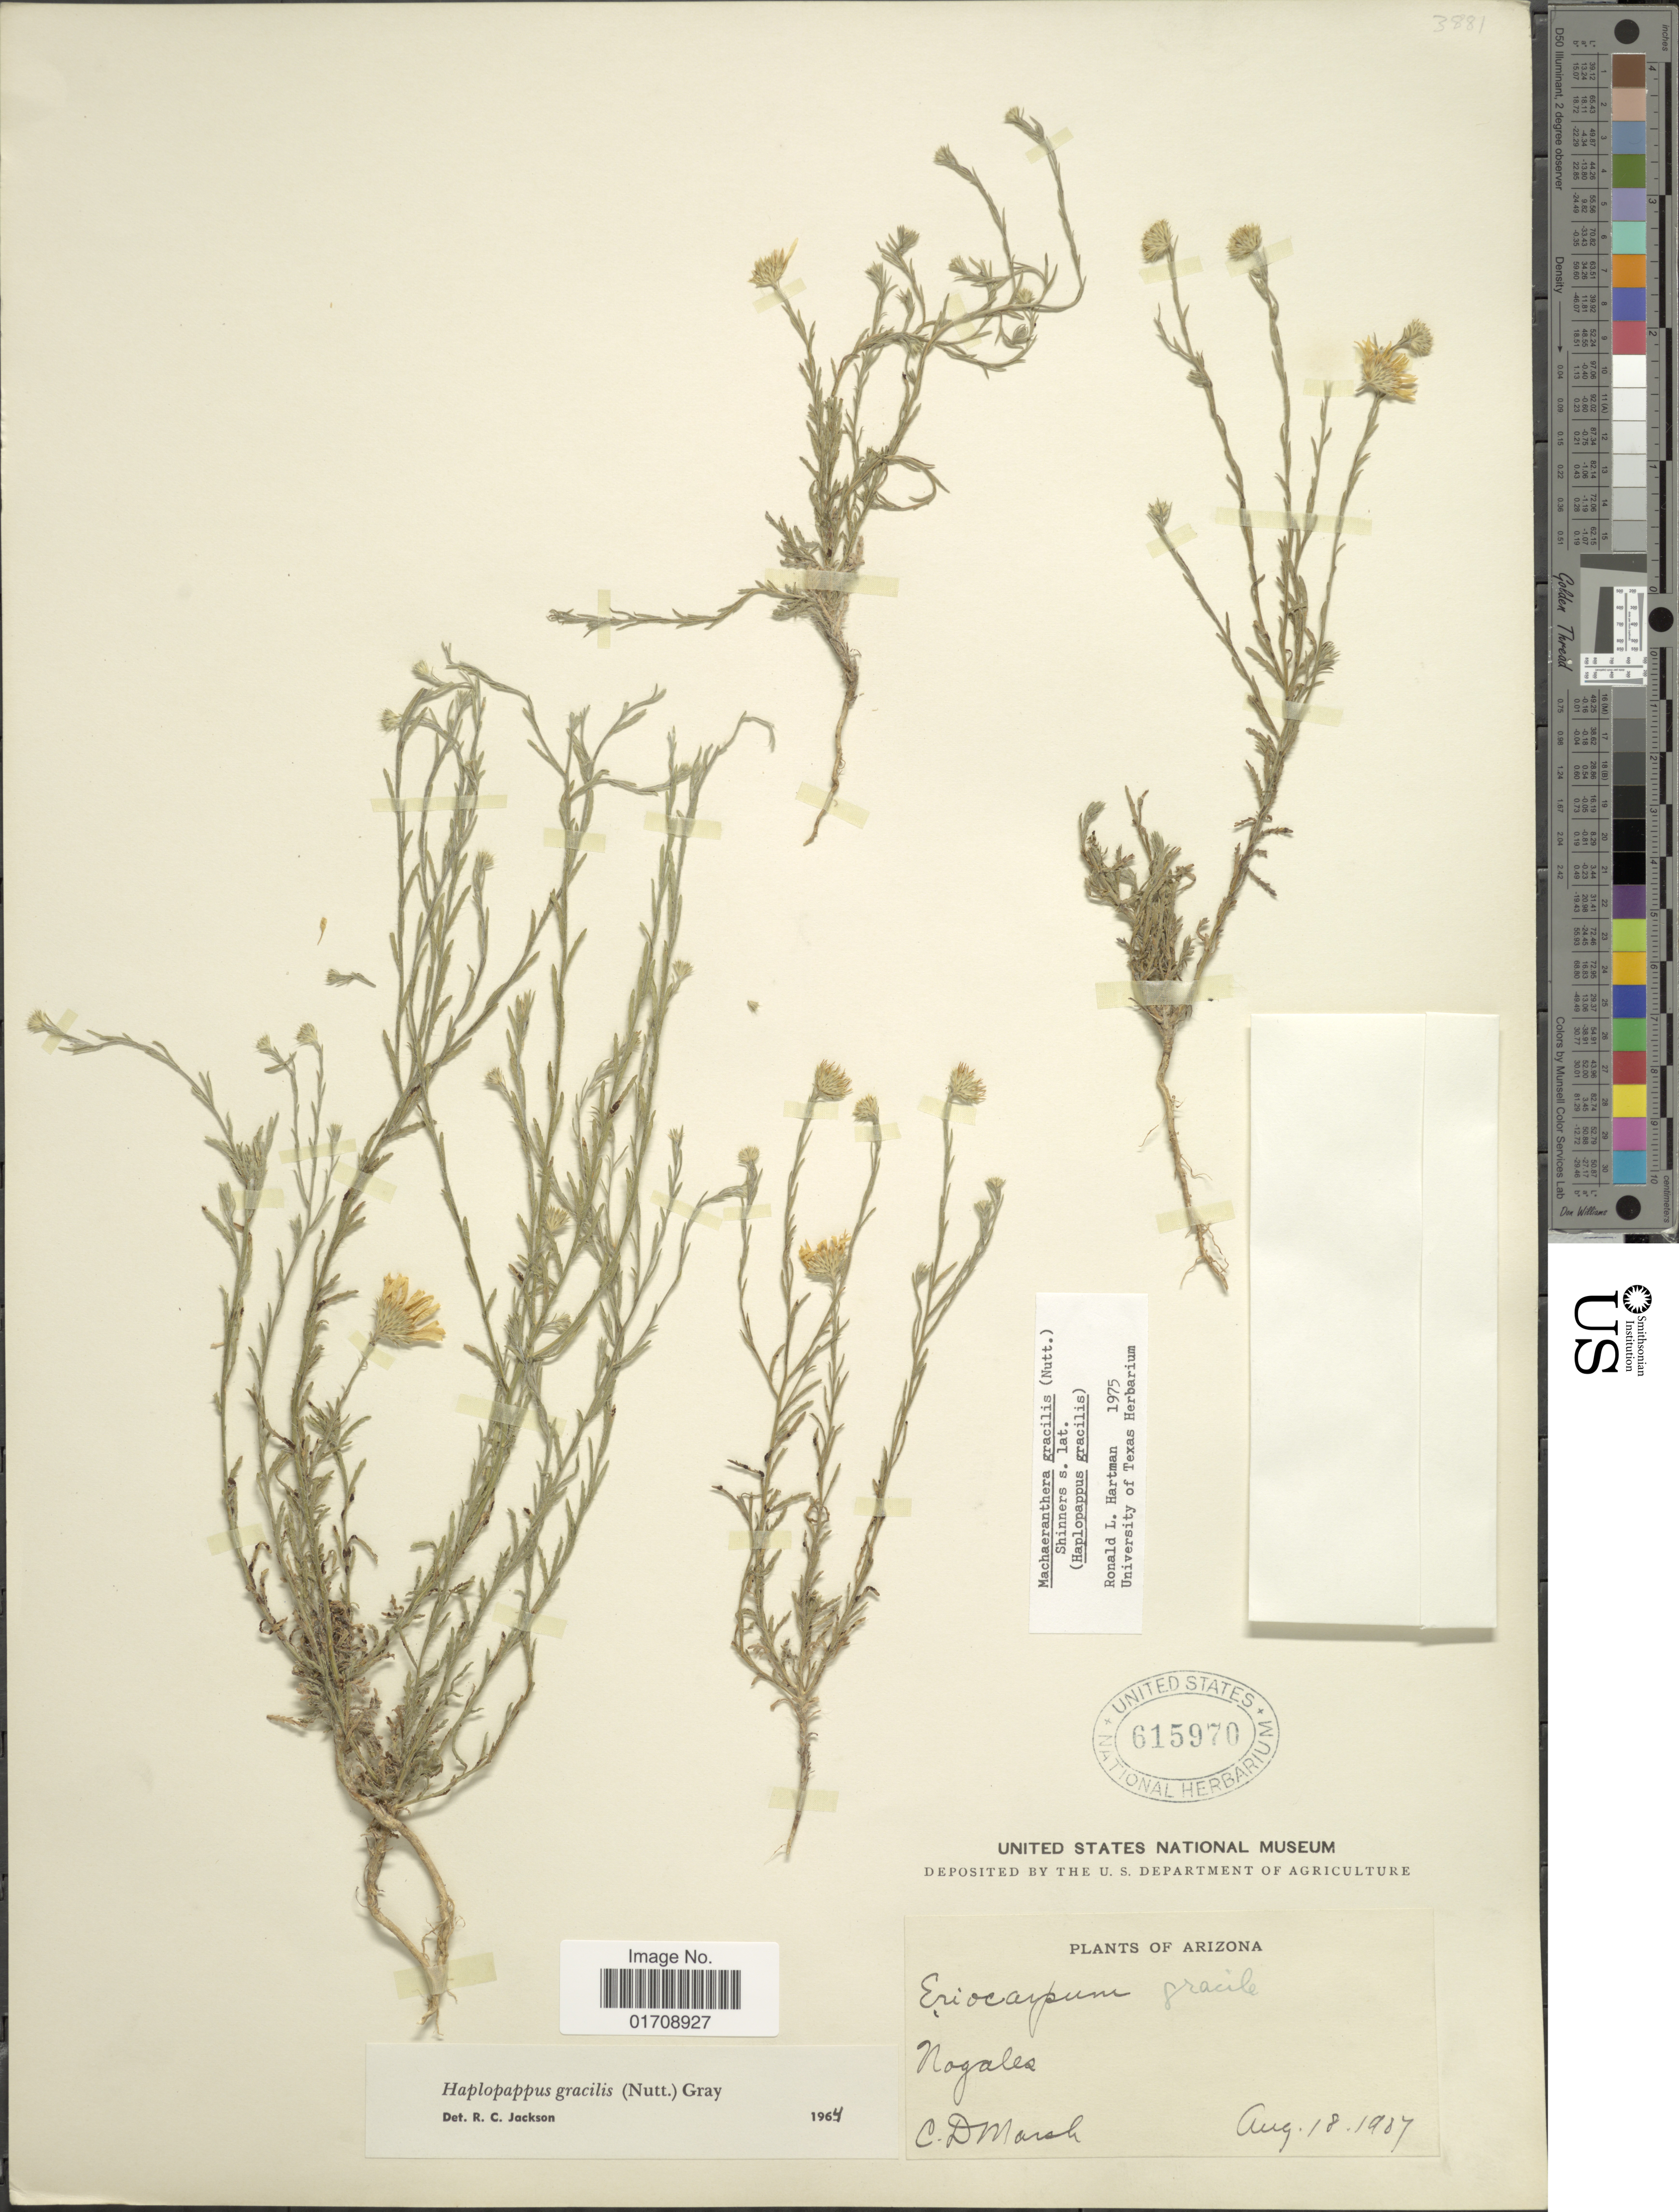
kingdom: Plantae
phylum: Tracheophyta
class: Magnoliopsida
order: Asterales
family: Asteraceae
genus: Machaeranthera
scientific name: Machaeranthera gracilis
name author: (Nutt.) Shinners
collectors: C. D. Marsh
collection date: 1987-08-18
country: United States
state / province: Arizona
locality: Nogales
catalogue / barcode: US 615970